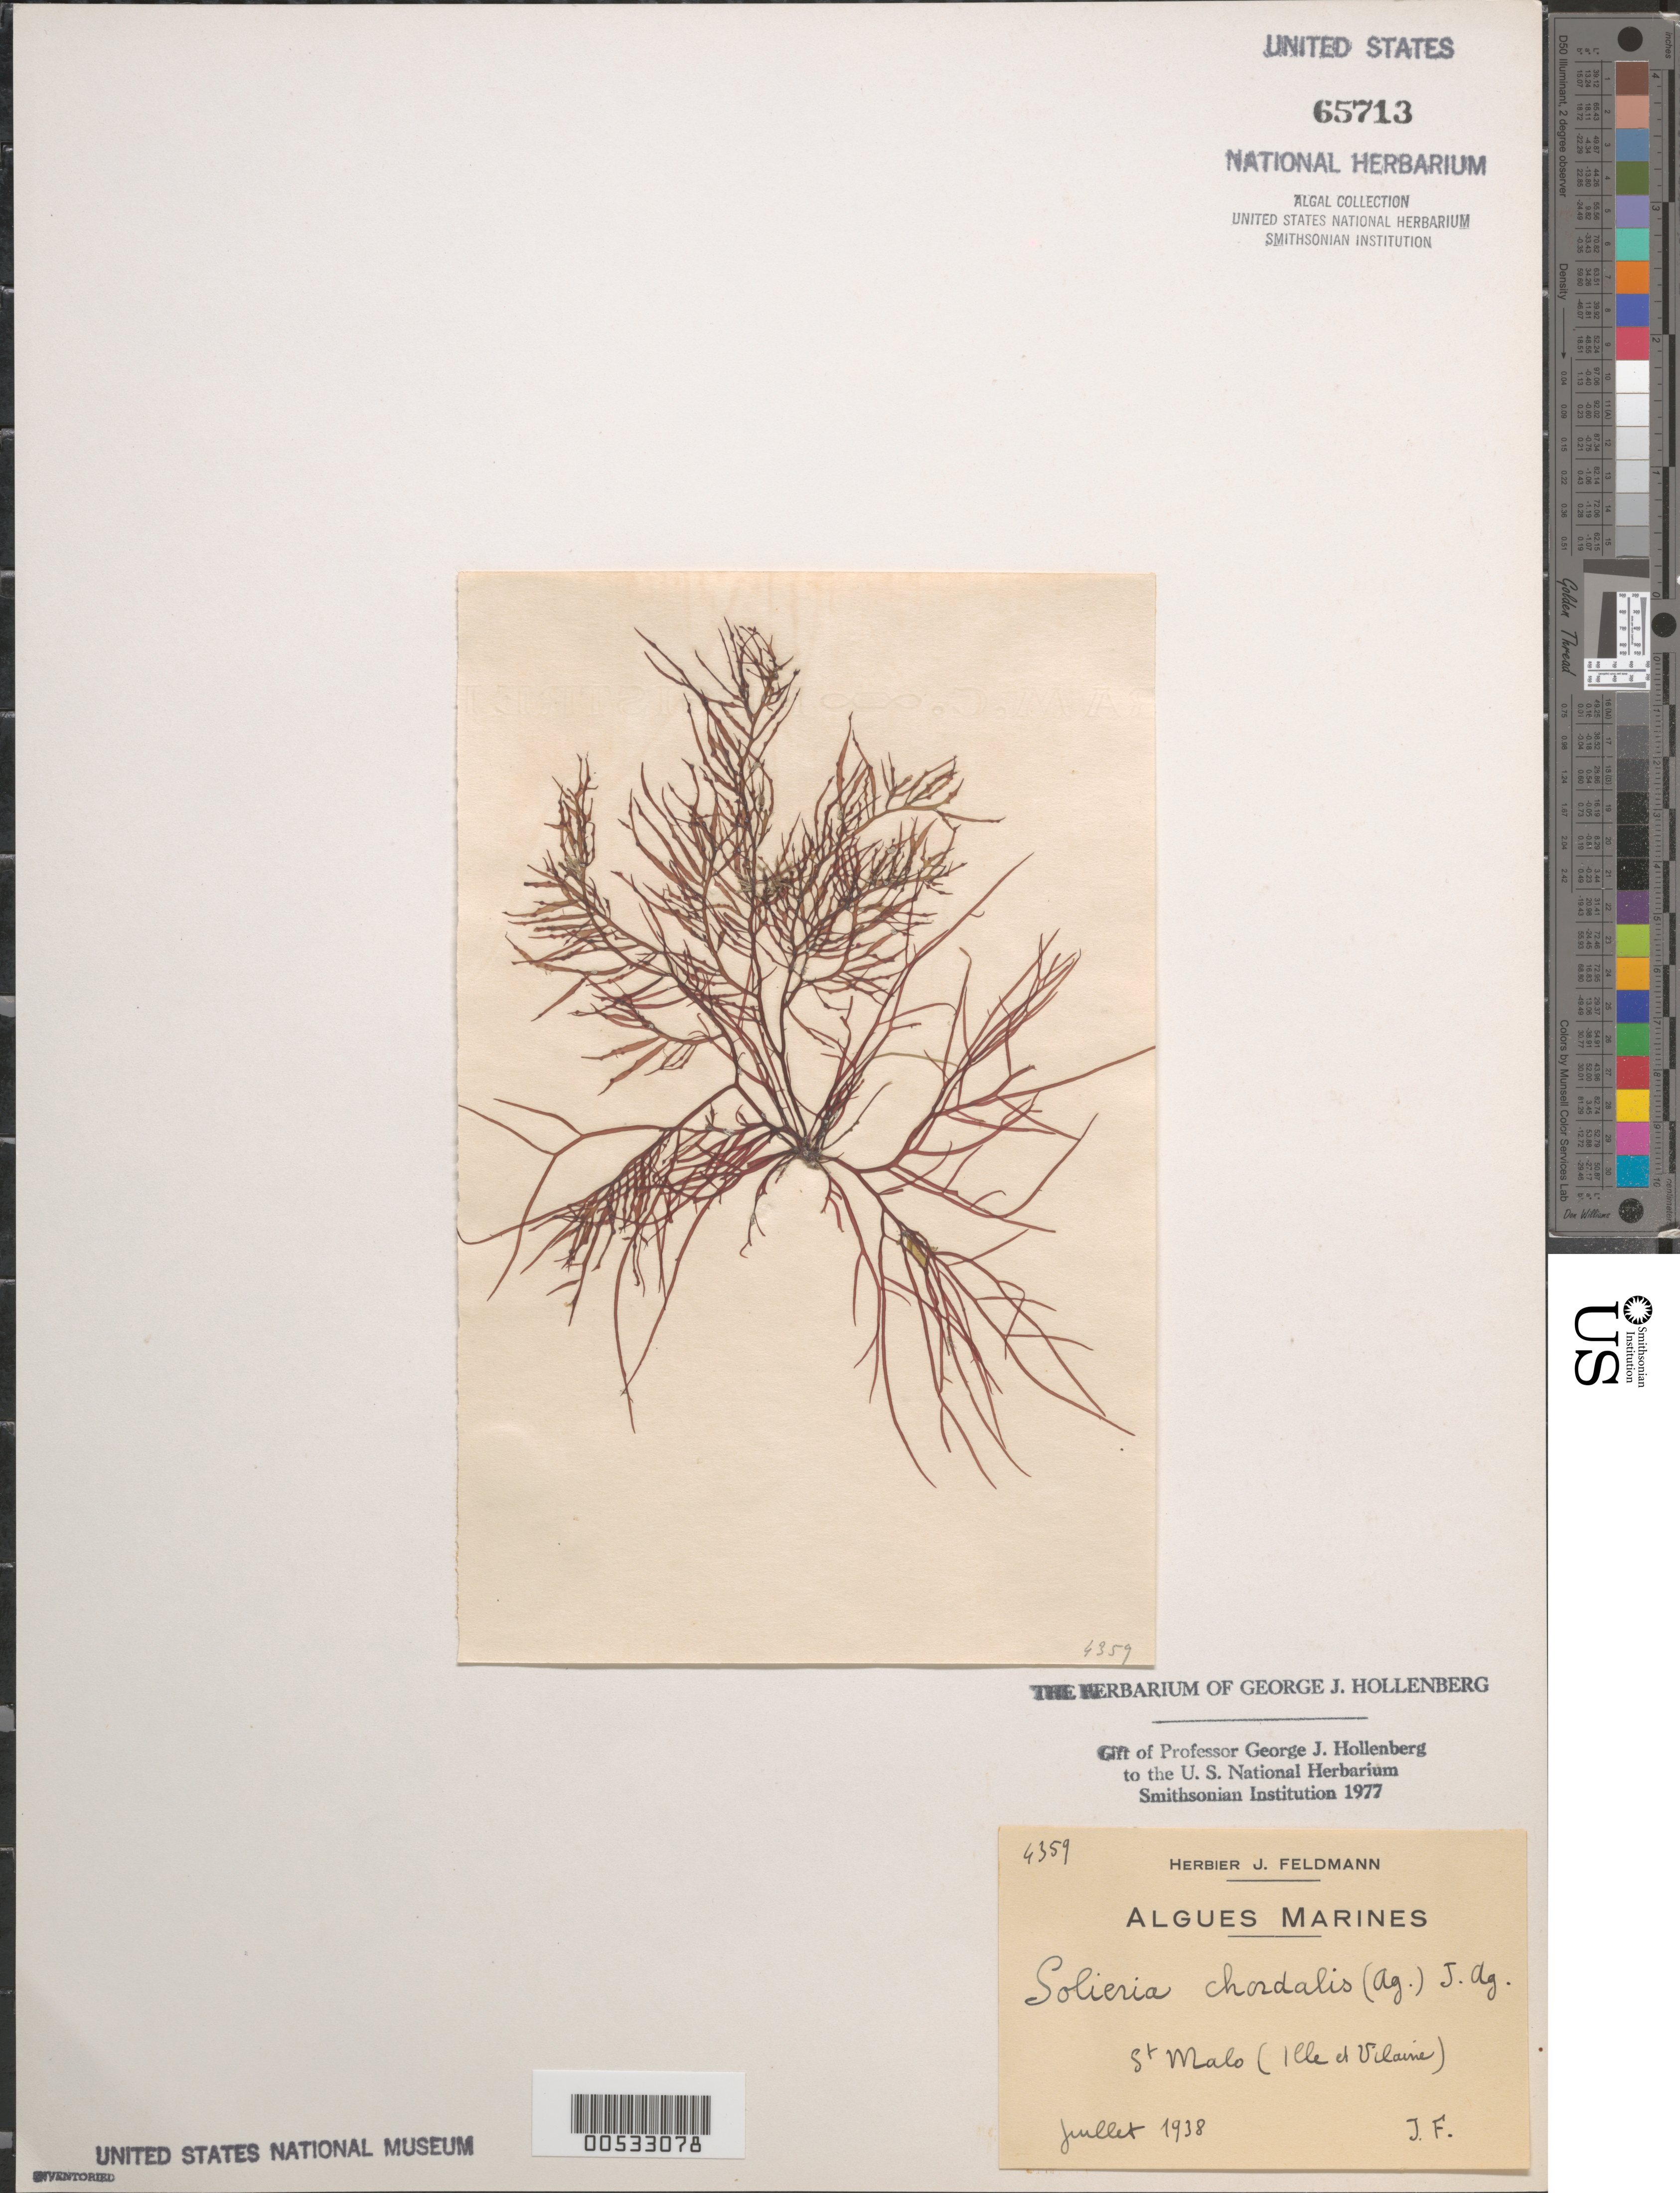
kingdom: Plantae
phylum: Rhodophyta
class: Florideophyceae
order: Gigartinales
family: Solieriaceae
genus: Solieria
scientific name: Solieria chordalis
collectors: J. Feldmann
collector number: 4359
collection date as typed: Jul 1938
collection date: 1938-07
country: France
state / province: Bretagne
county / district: Ille-et-Vilaine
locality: St. Malo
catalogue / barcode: US 65713